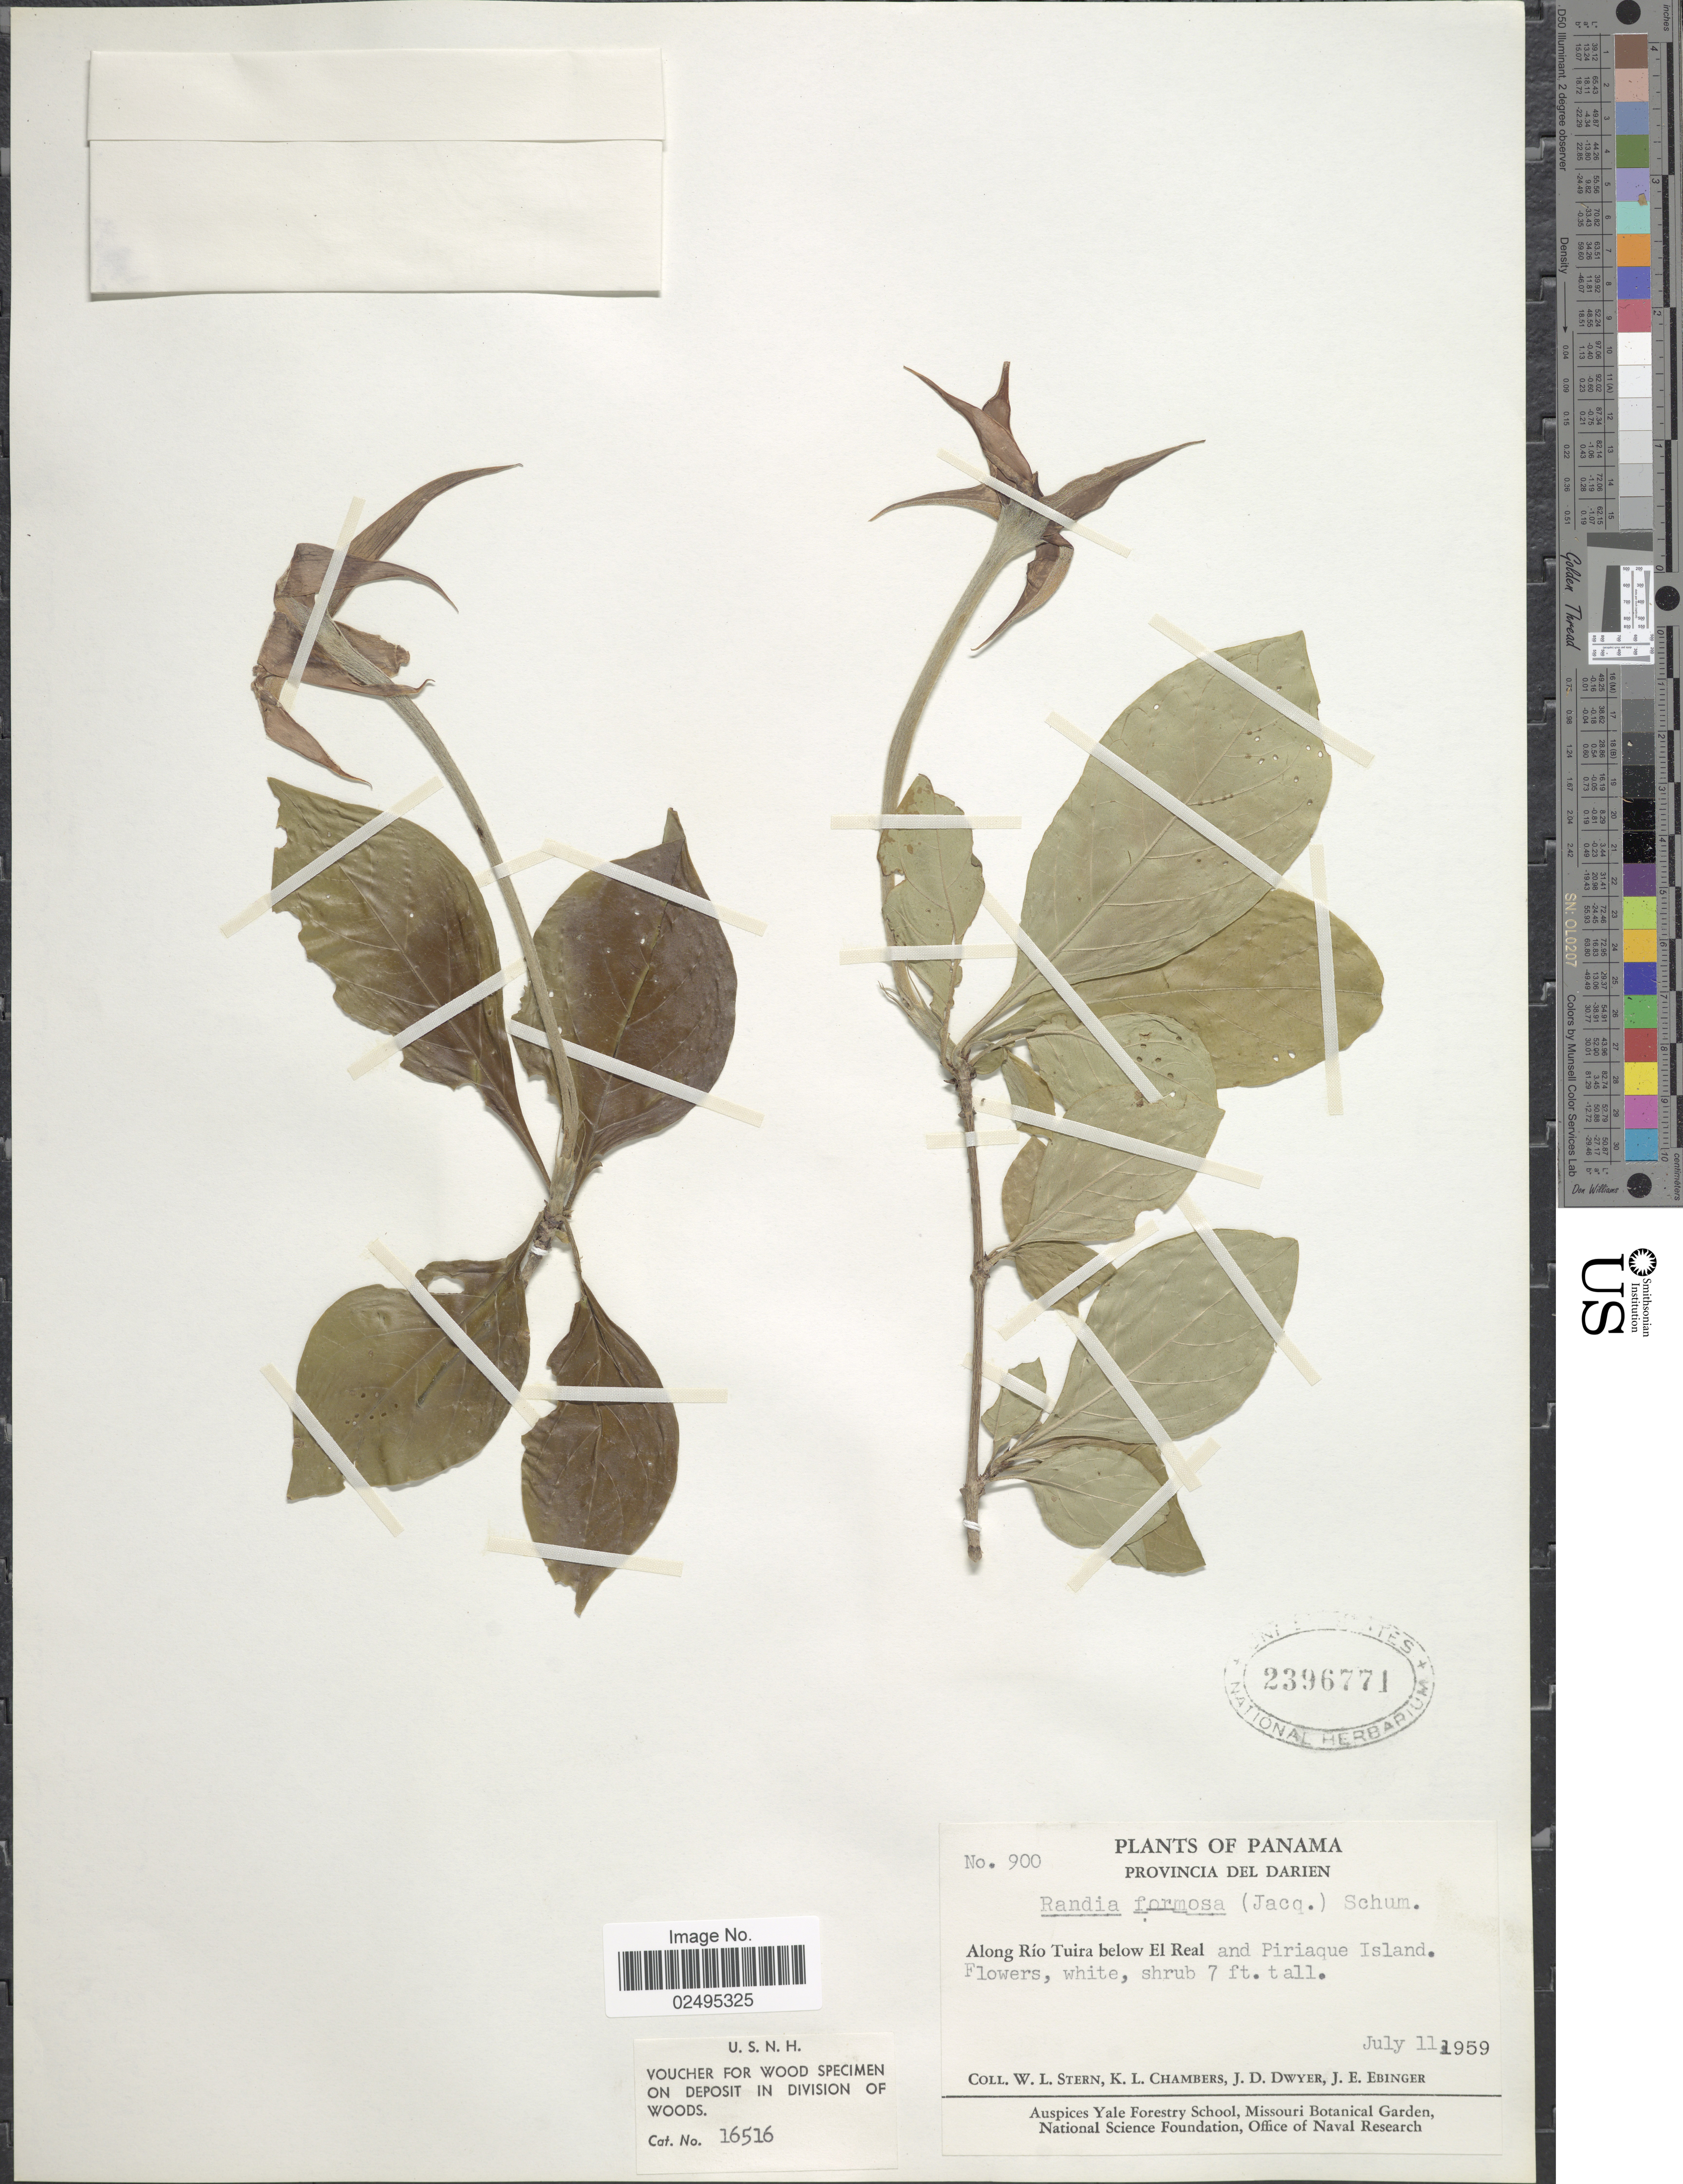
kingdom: Plantae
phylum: Tracheophyta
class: Magnoliopsida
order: Gentianales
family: Rubiaceae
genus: Rosenbergiodendron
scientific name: Rosenbergiodendron formosum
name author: (Jacq.) Fagerl.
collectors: W. L. Stern, K. Chambers, J. D. Dwyer & J. Ebinger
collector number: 900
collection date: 1959-07-11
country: Panama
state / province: Darién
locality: Provincia del Darien, Along Rio uira below El Real and Piriaque Island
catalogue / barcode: US 2396771